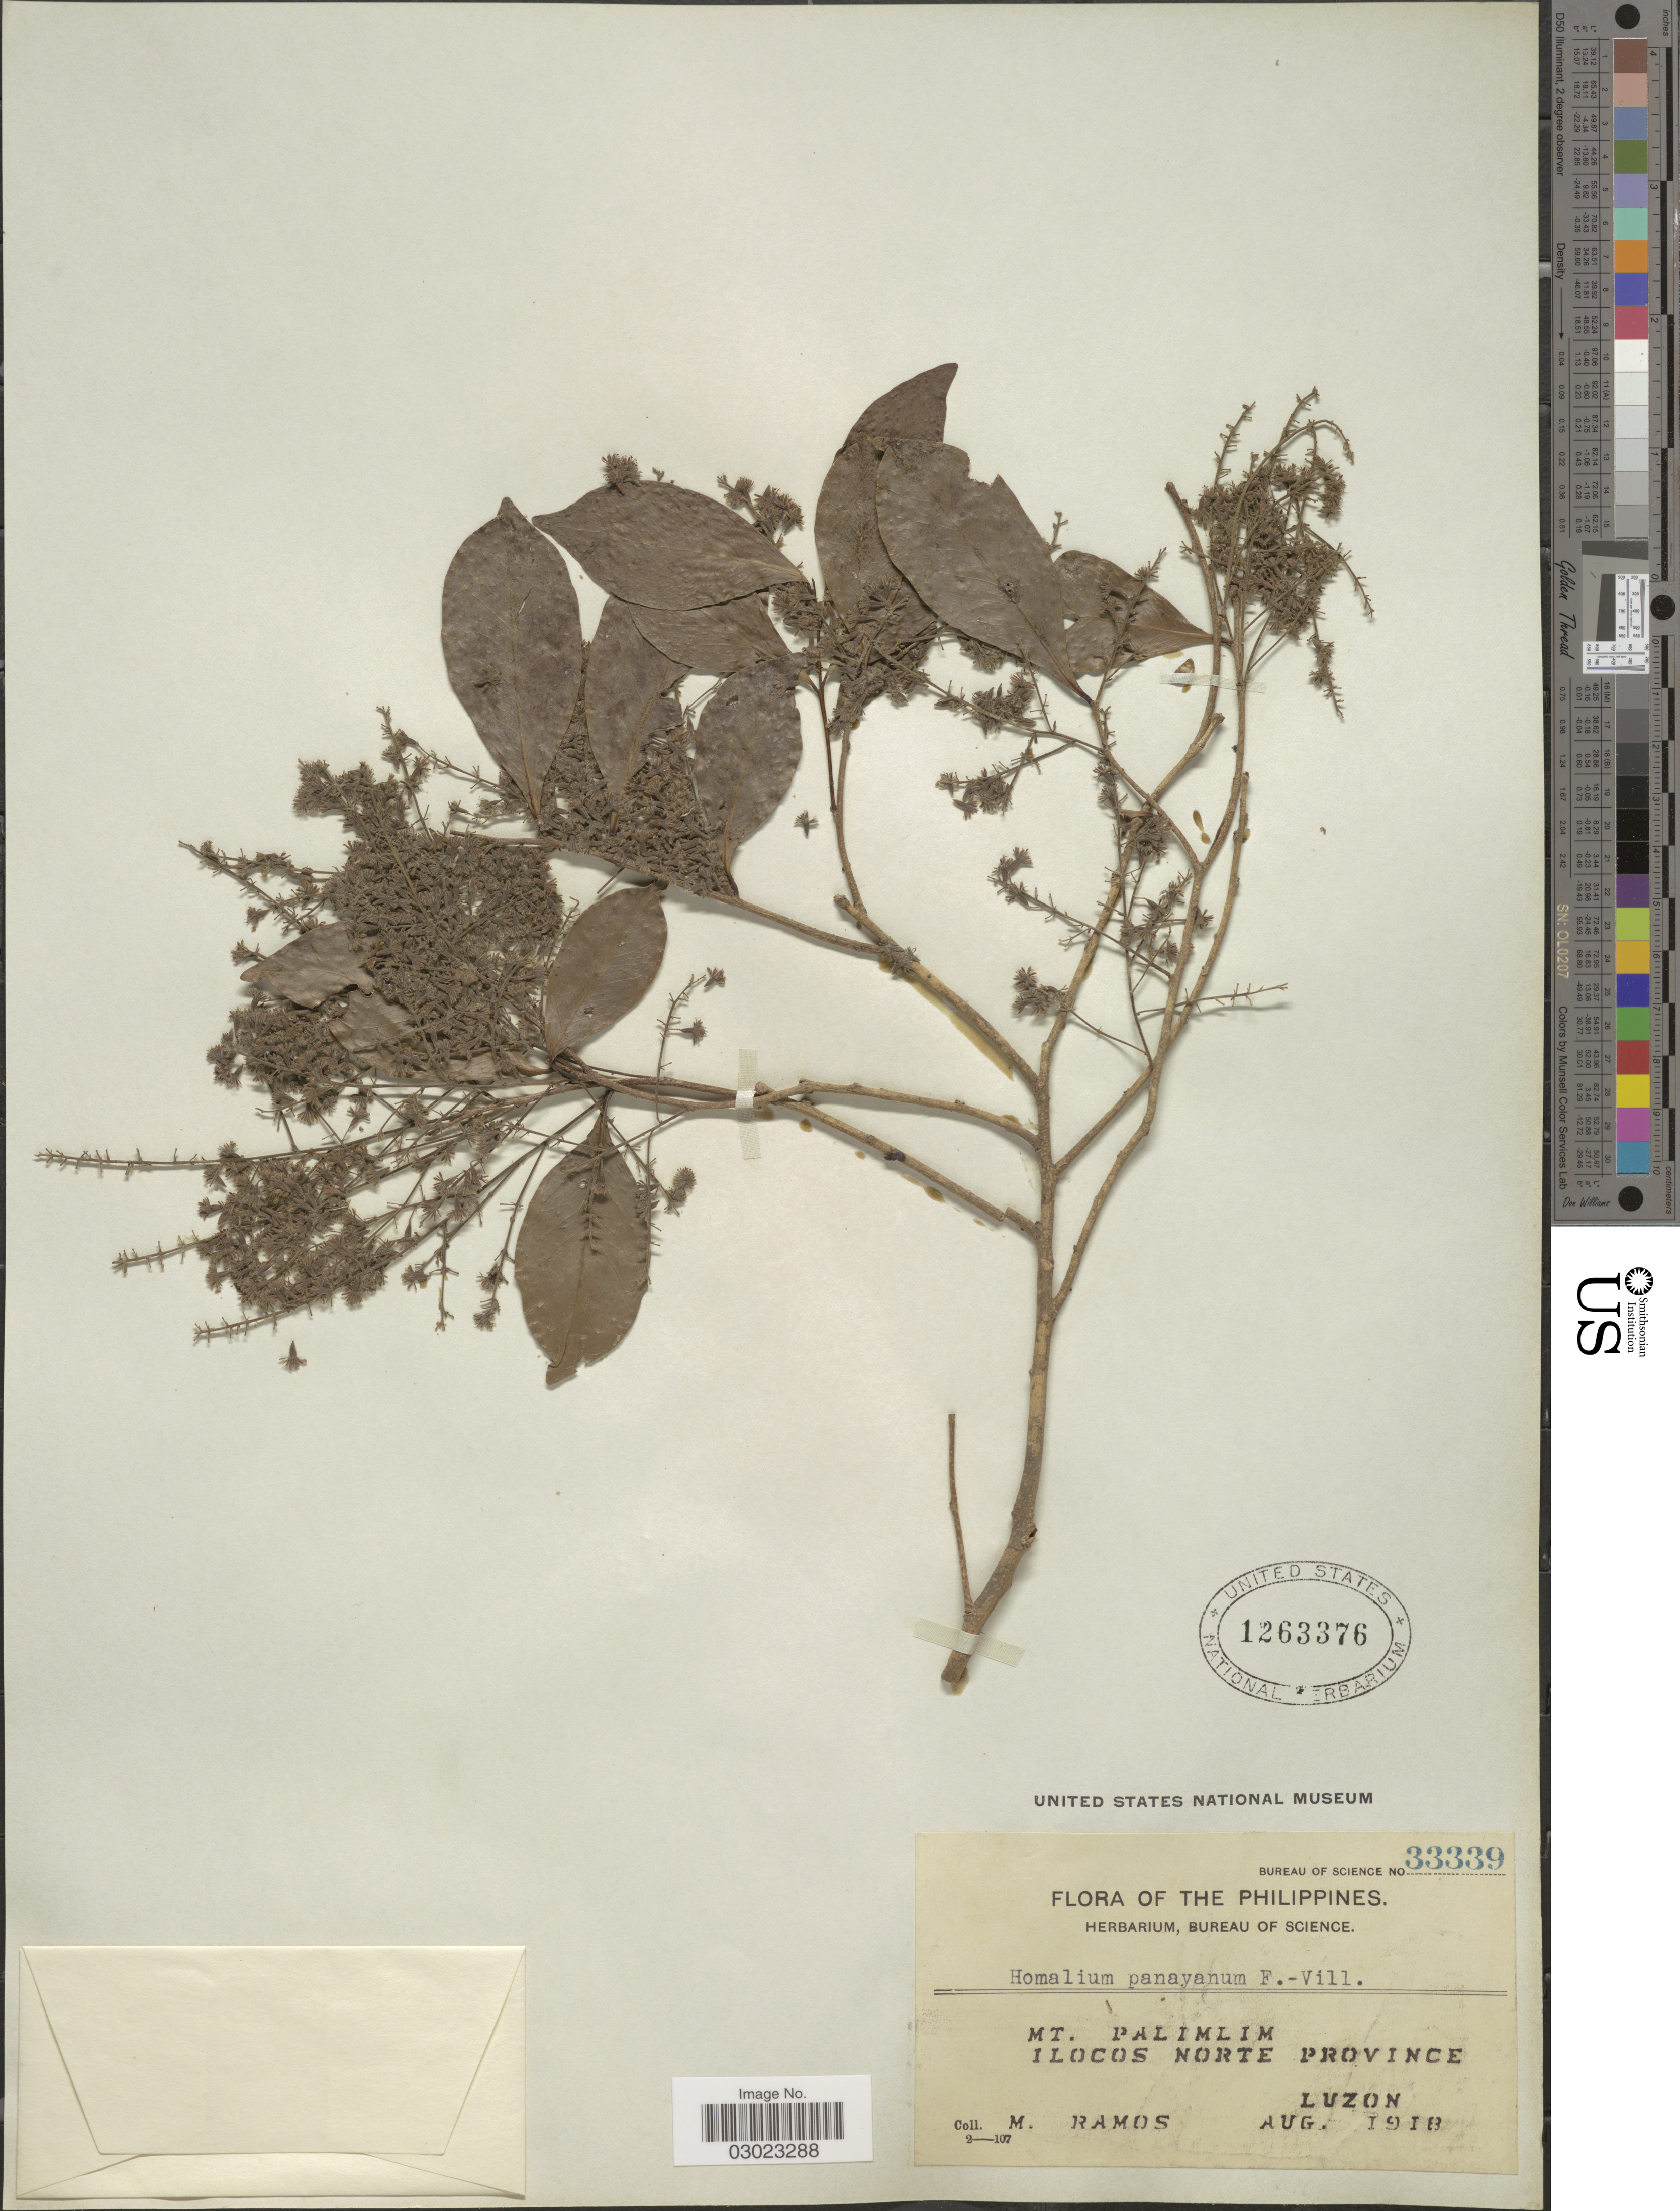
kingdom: Plantae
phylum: Tracheophyta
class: Magnoliopsida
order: Malpighiales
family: Salicaceae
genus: Homalium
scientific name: Homalium panayanum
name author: Fern.-Vill.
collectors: M. Ramos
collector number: Bureau of Science 33339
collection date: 1918-08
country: Philippines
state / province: Ilocos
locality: Mt. Palimlim, Ilocos Norte Province, Luzon.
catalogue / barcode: US 1263376